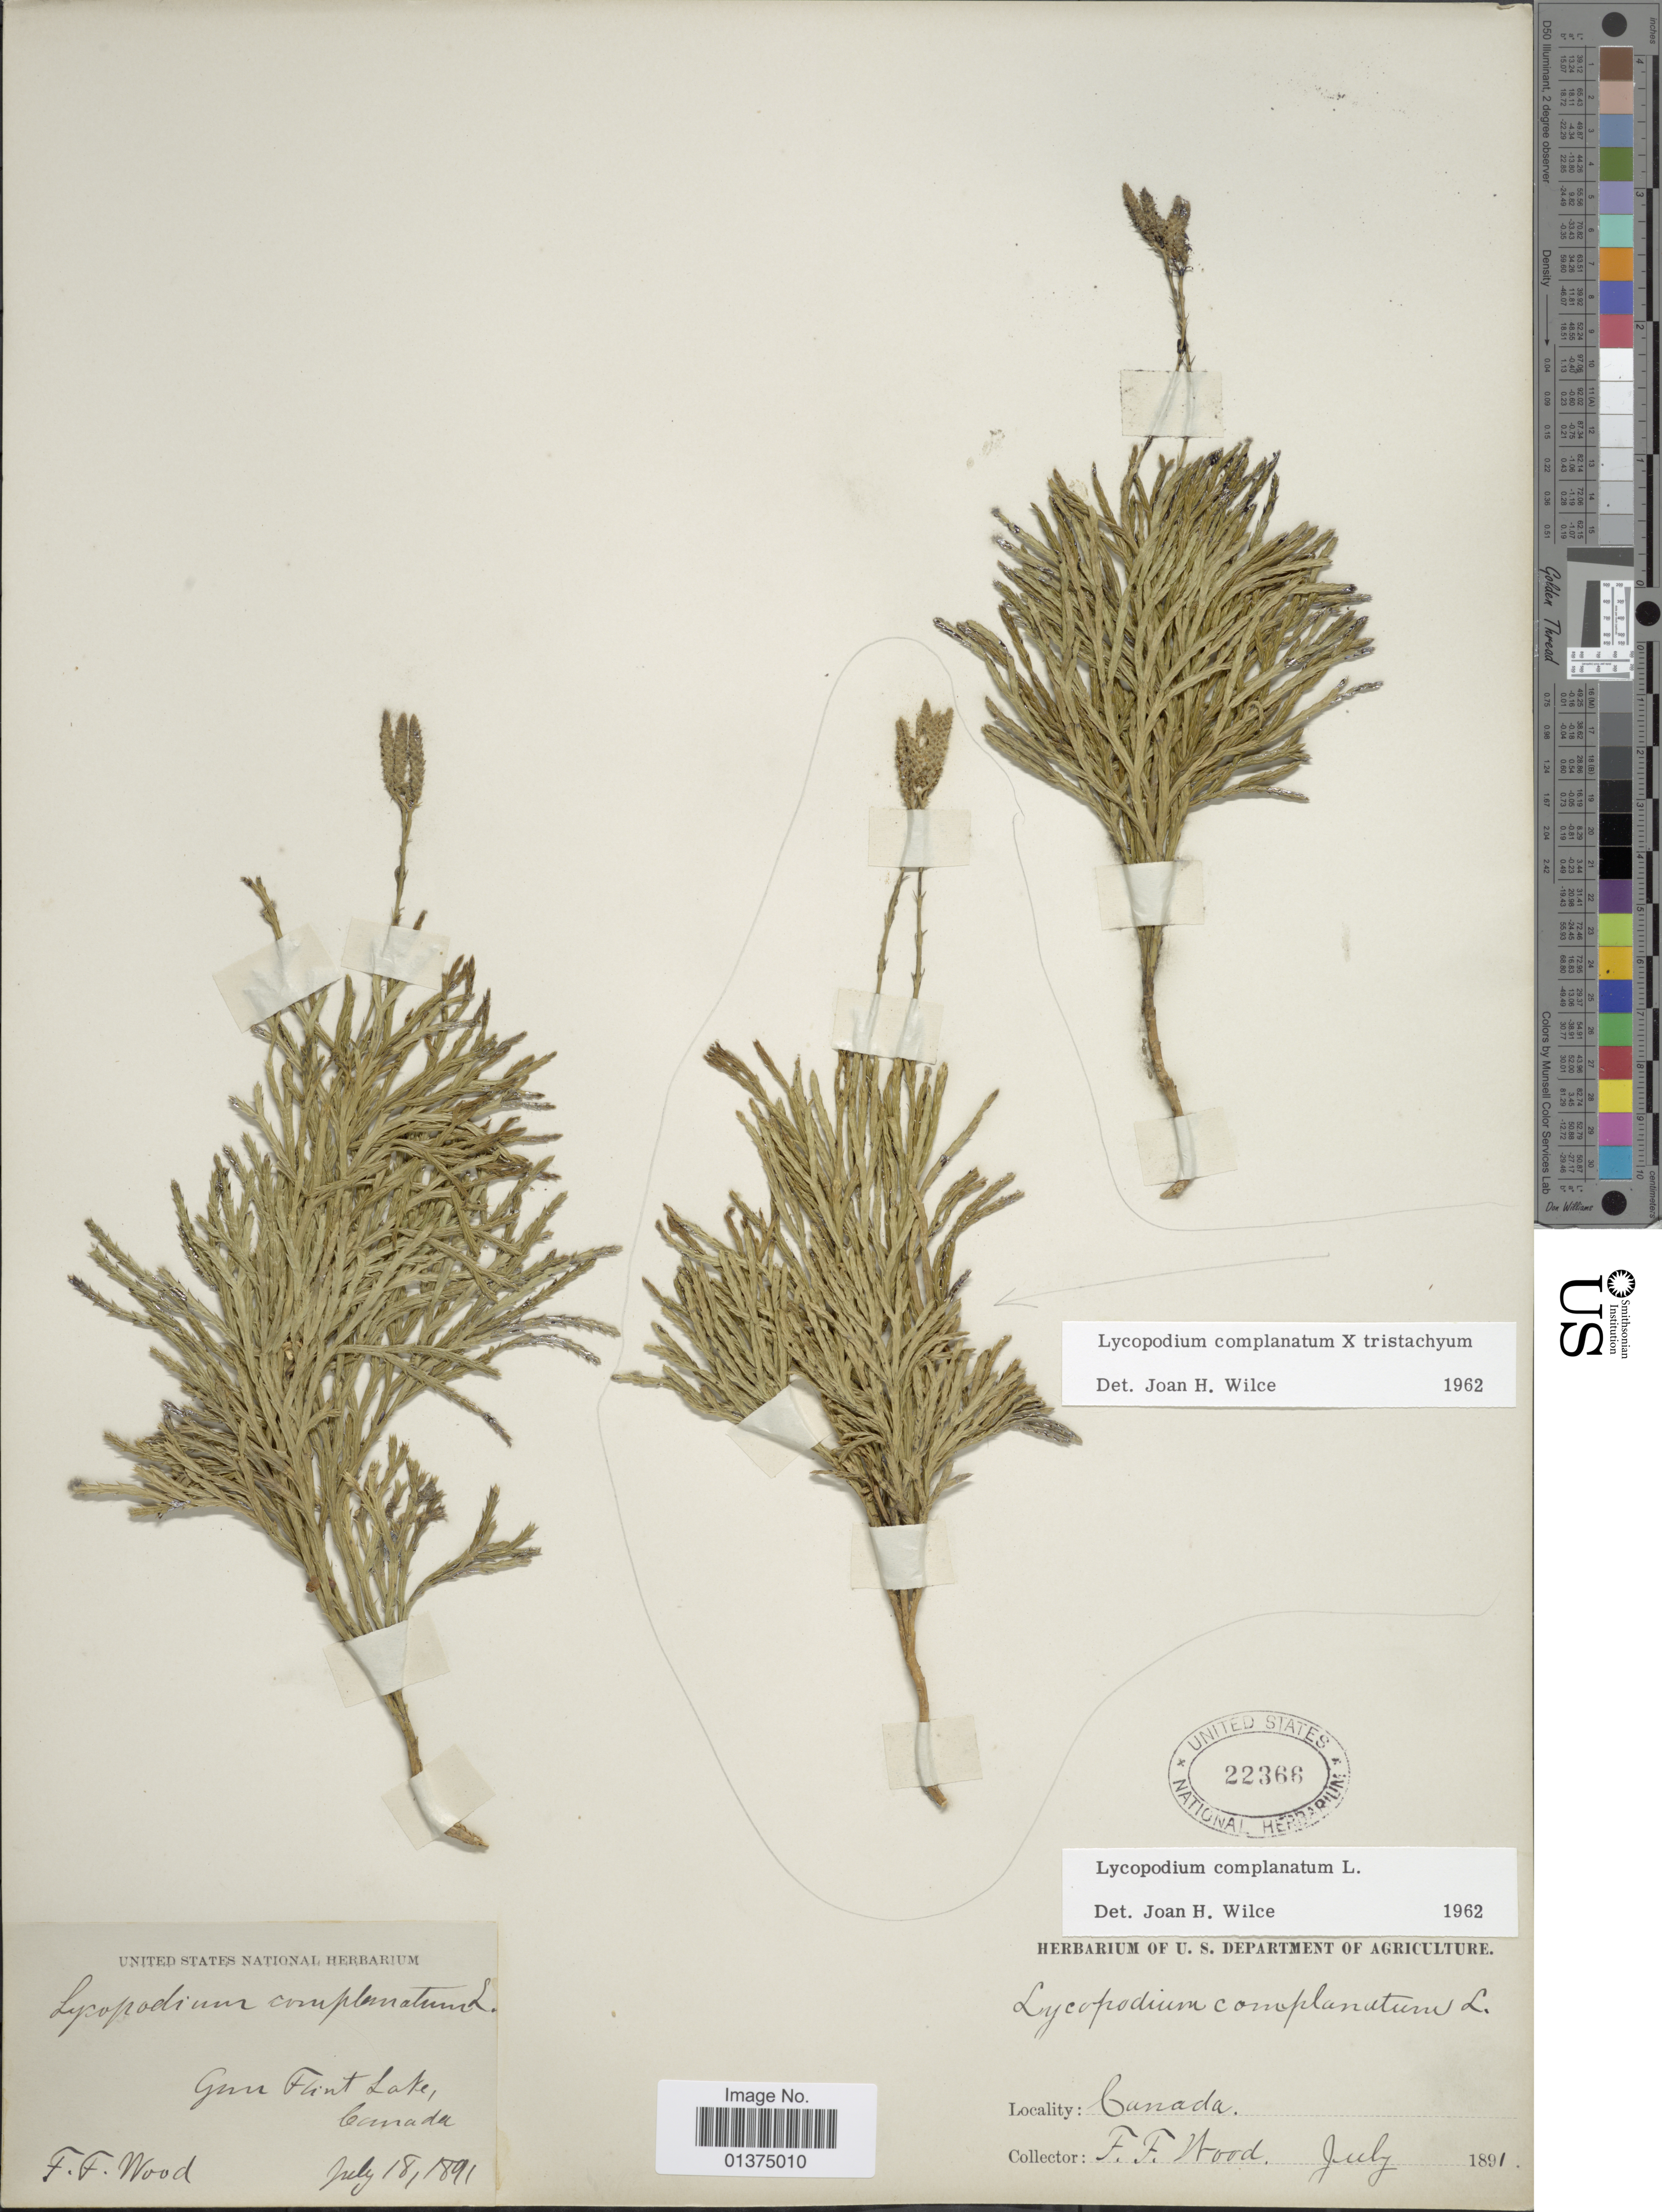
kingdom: Plantae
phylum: Tracheophyta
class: Lycopodiopsida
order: Lycopodiales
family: Lycopodiaceae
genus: Diphasiastrum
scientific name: Diphasiastrum complanatum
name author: (L.) Holub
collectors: F. Wood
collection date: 1891-07-18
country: Canada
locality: Gun Flint Lake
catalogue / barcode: US 22366